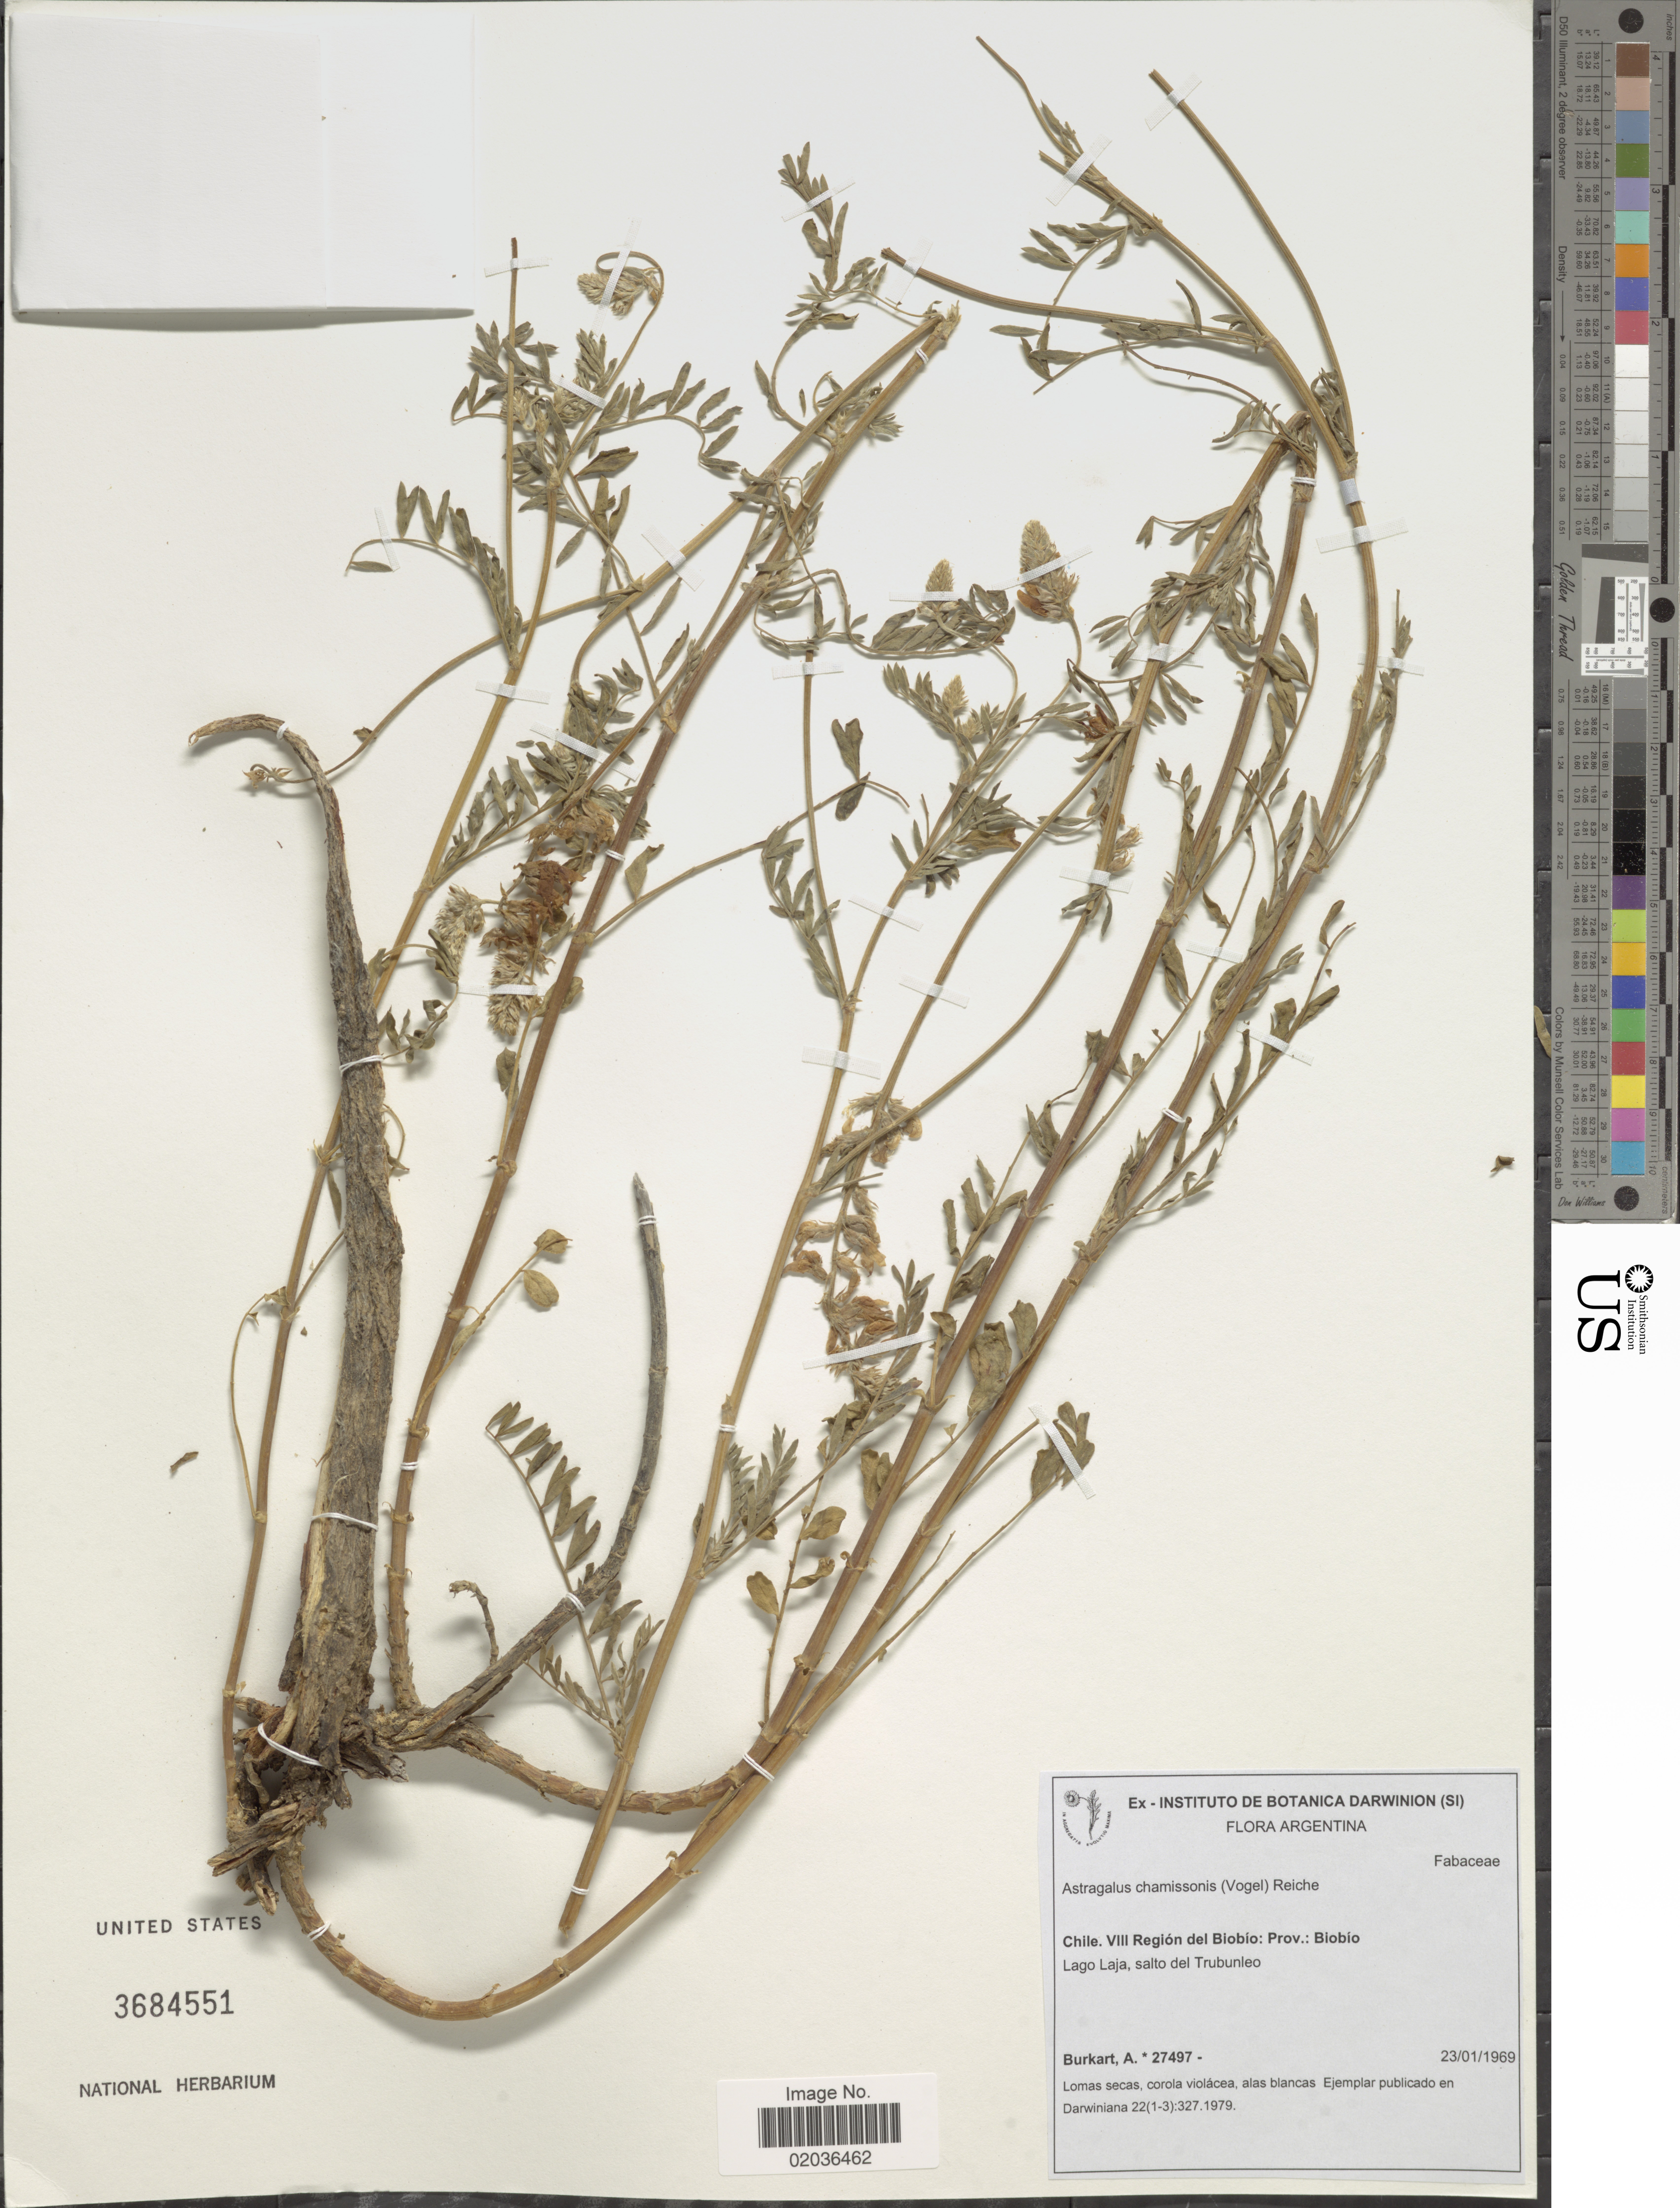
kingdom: Plantae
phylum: Tracheophyta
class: Magnoliopsida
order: Fabales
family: Fabaceae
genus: Astragalus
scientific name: Astragalus chamissonis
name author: (Vogel) Reiche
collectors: A. E. Burkart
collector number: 27497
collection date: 1969-01-23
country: Chile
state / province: Bio-Bío (VIII)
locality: Region del Biobio: Prov.: Biobio. Lago Laja, salto del Trubunleo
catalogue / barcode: US 3684551